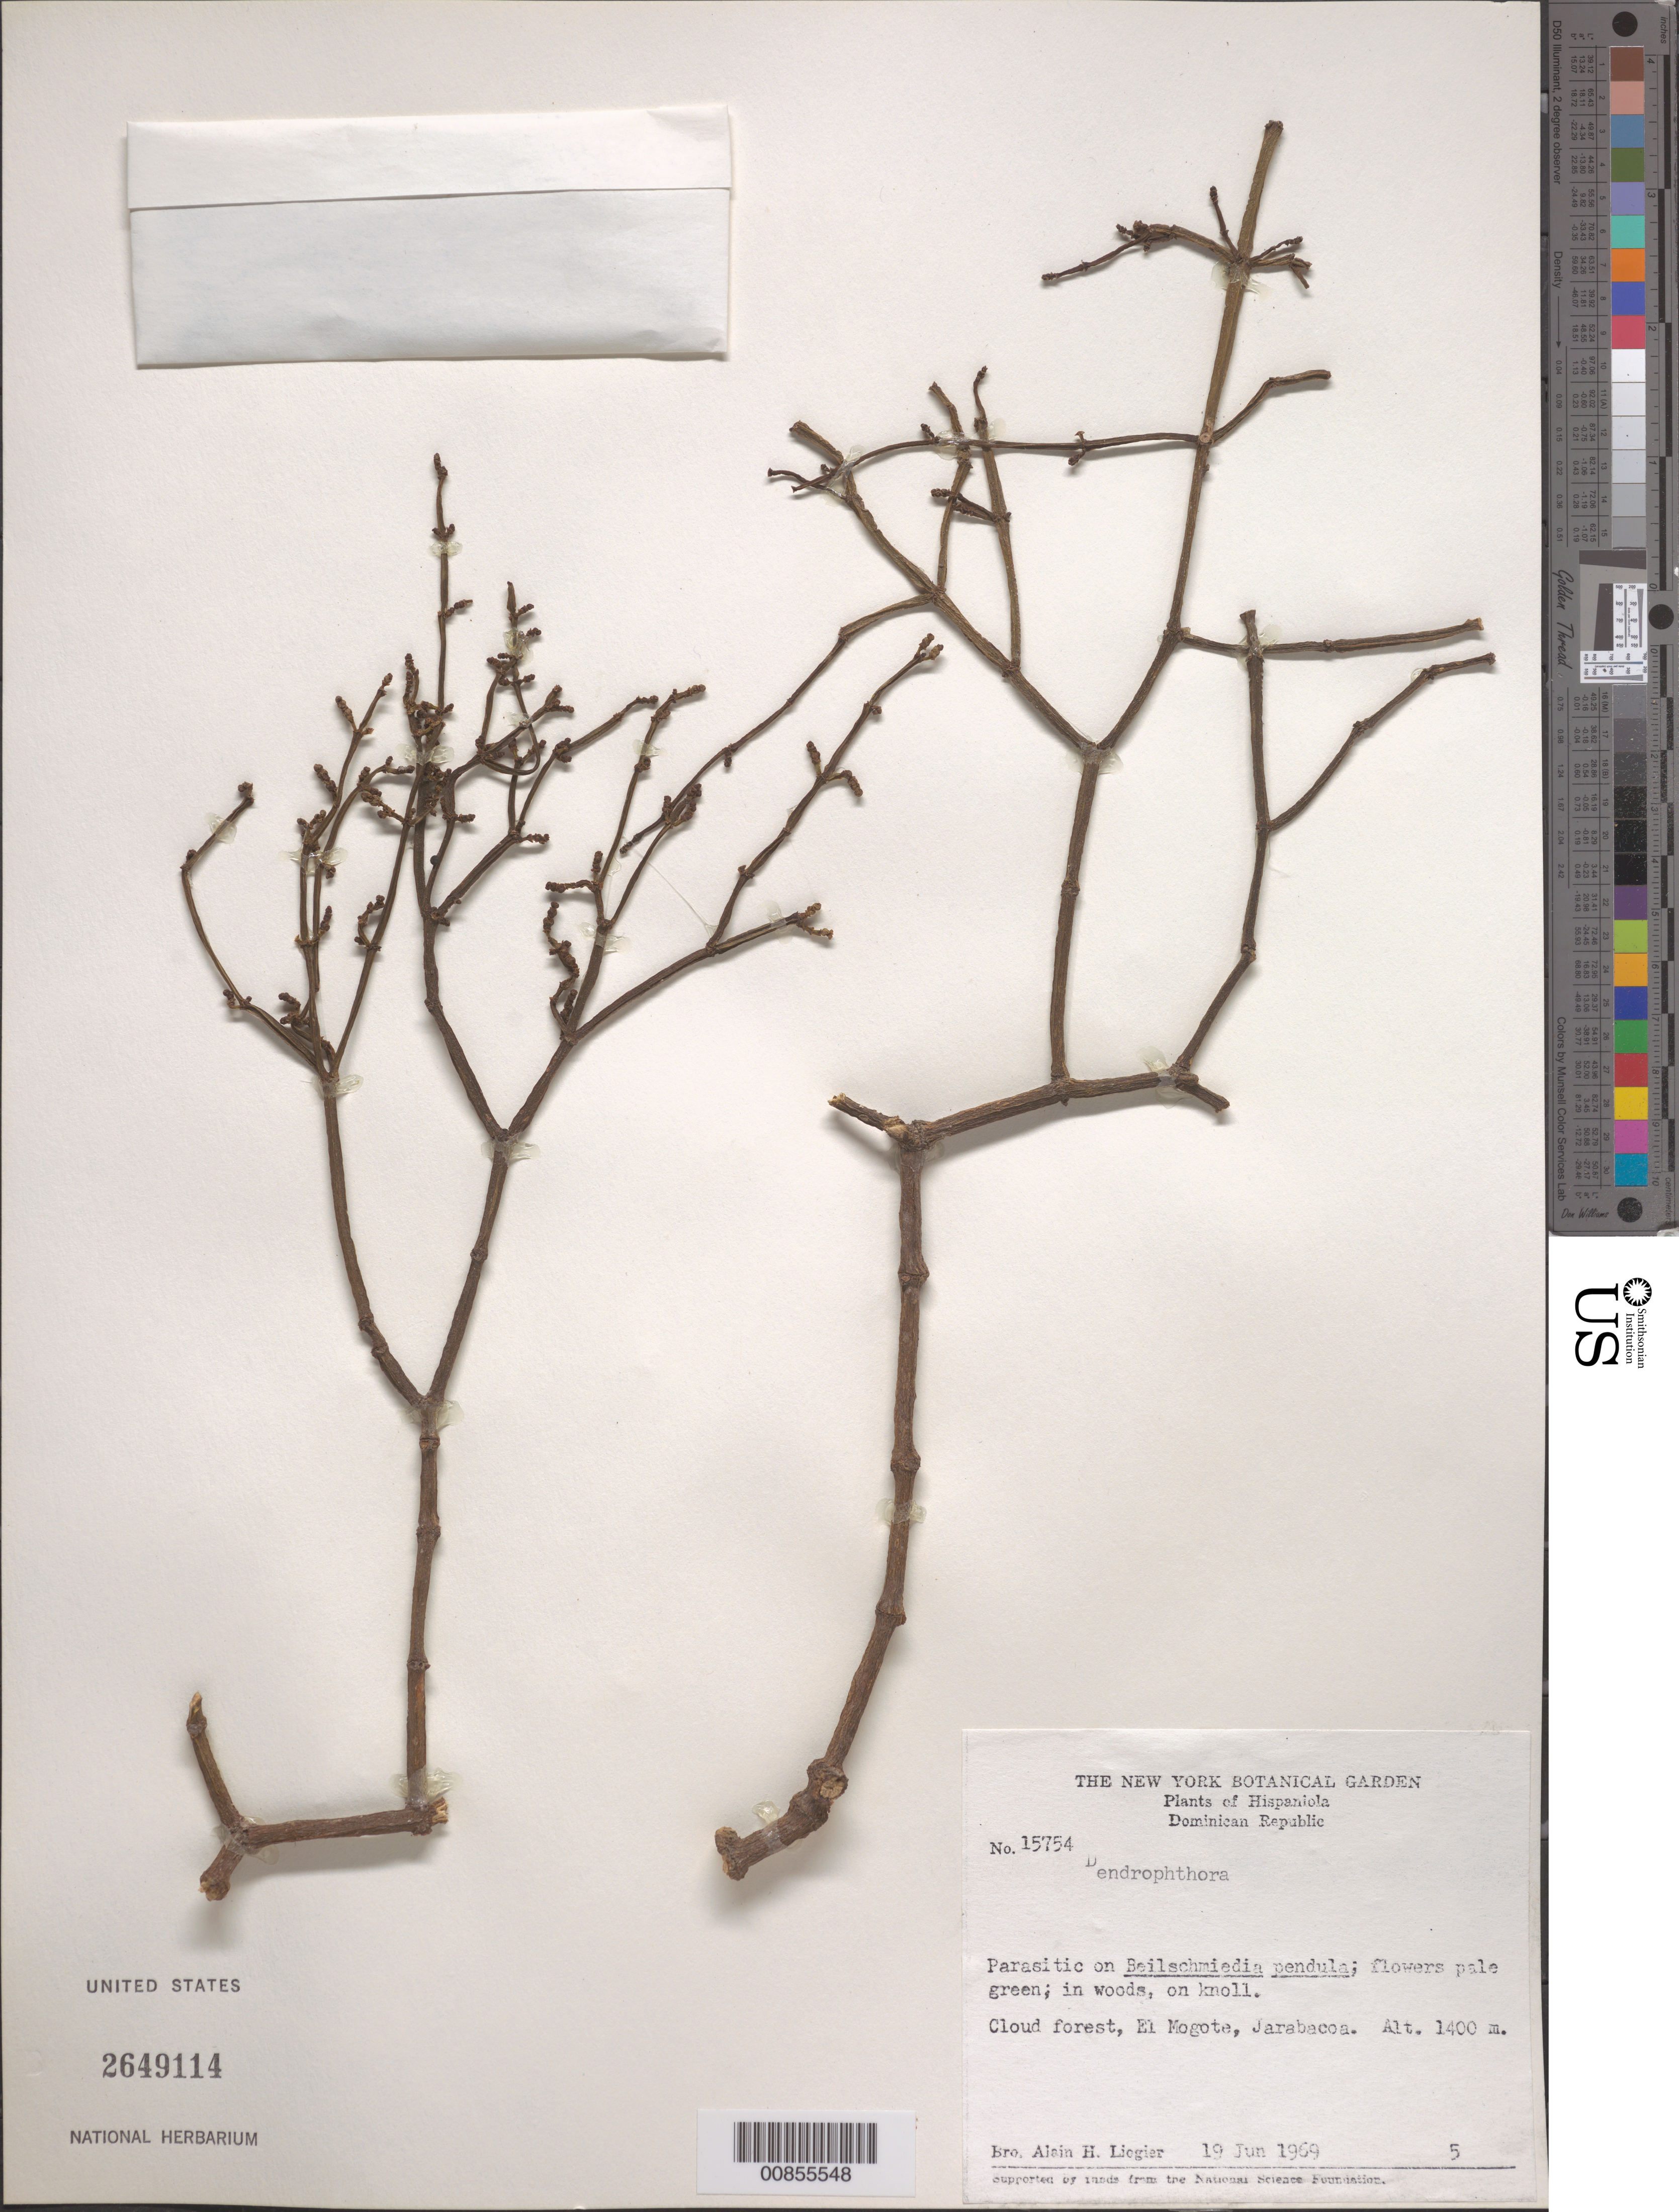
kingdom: Plantae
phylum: Tracheophyta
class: Magnoliopsida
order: Santalales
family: Viscaceae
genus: Dendrophthora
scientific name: Dendrophthora cupulata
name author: (DC.) Eichler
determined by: Caraballo-Ortiz, Marcos A., (MISS), University of Mississippi (UNITED STATES)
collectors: A. H. Liogier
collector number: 15754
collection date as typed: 19 Jun 1969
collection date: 1969-06-19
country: Dominican Republic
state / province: La Vega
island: Hispaniola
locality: El Mogote, Jarabacoa.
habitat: On Beilschmiedia pendula. In Woods, on knoll. Cloud forest.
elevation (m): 1400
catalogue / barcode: US 2649114